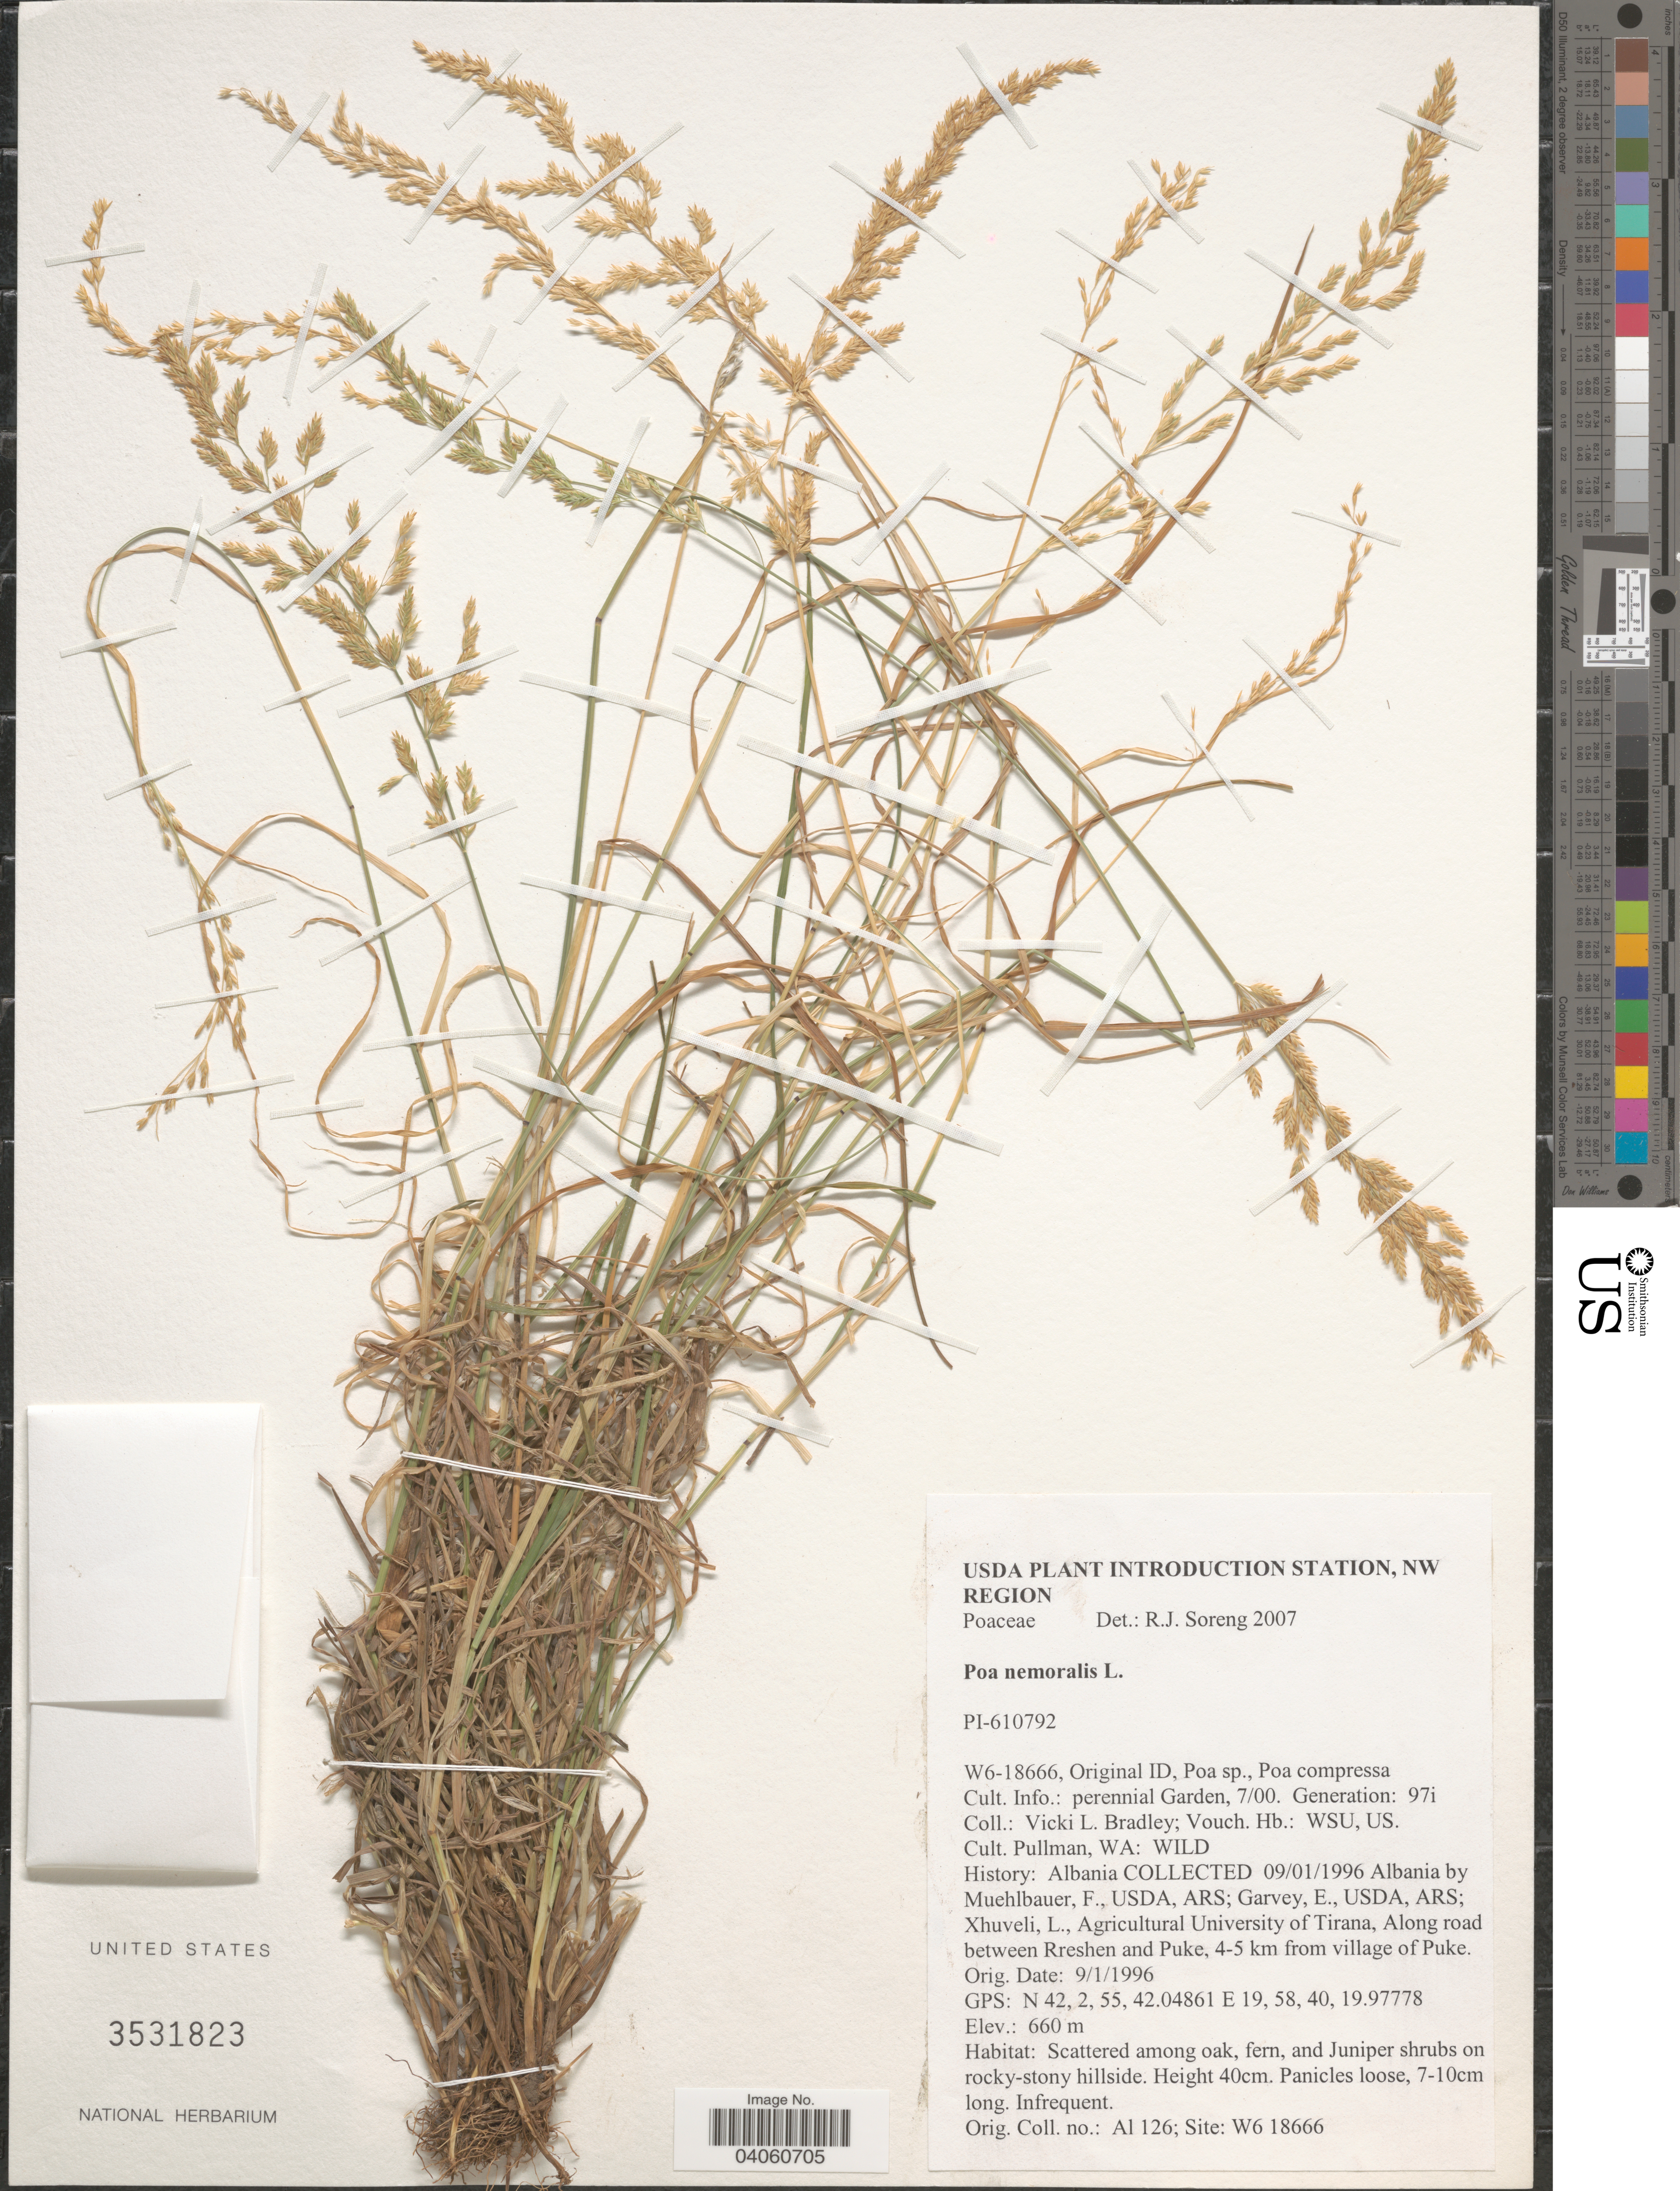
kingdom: Plantae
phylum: Tracheophyta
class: Liliopsida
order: Poales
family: Poaceae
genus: Poa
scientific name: Poa nemoralis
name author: L.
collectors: V. Bradley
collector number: W6-18666?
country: United States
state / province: Washington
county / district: Whitman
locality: USDA Plant Introduction Station, NW Region. Perennial Garden, 7/00. Pullman.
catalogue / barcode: US 3531823